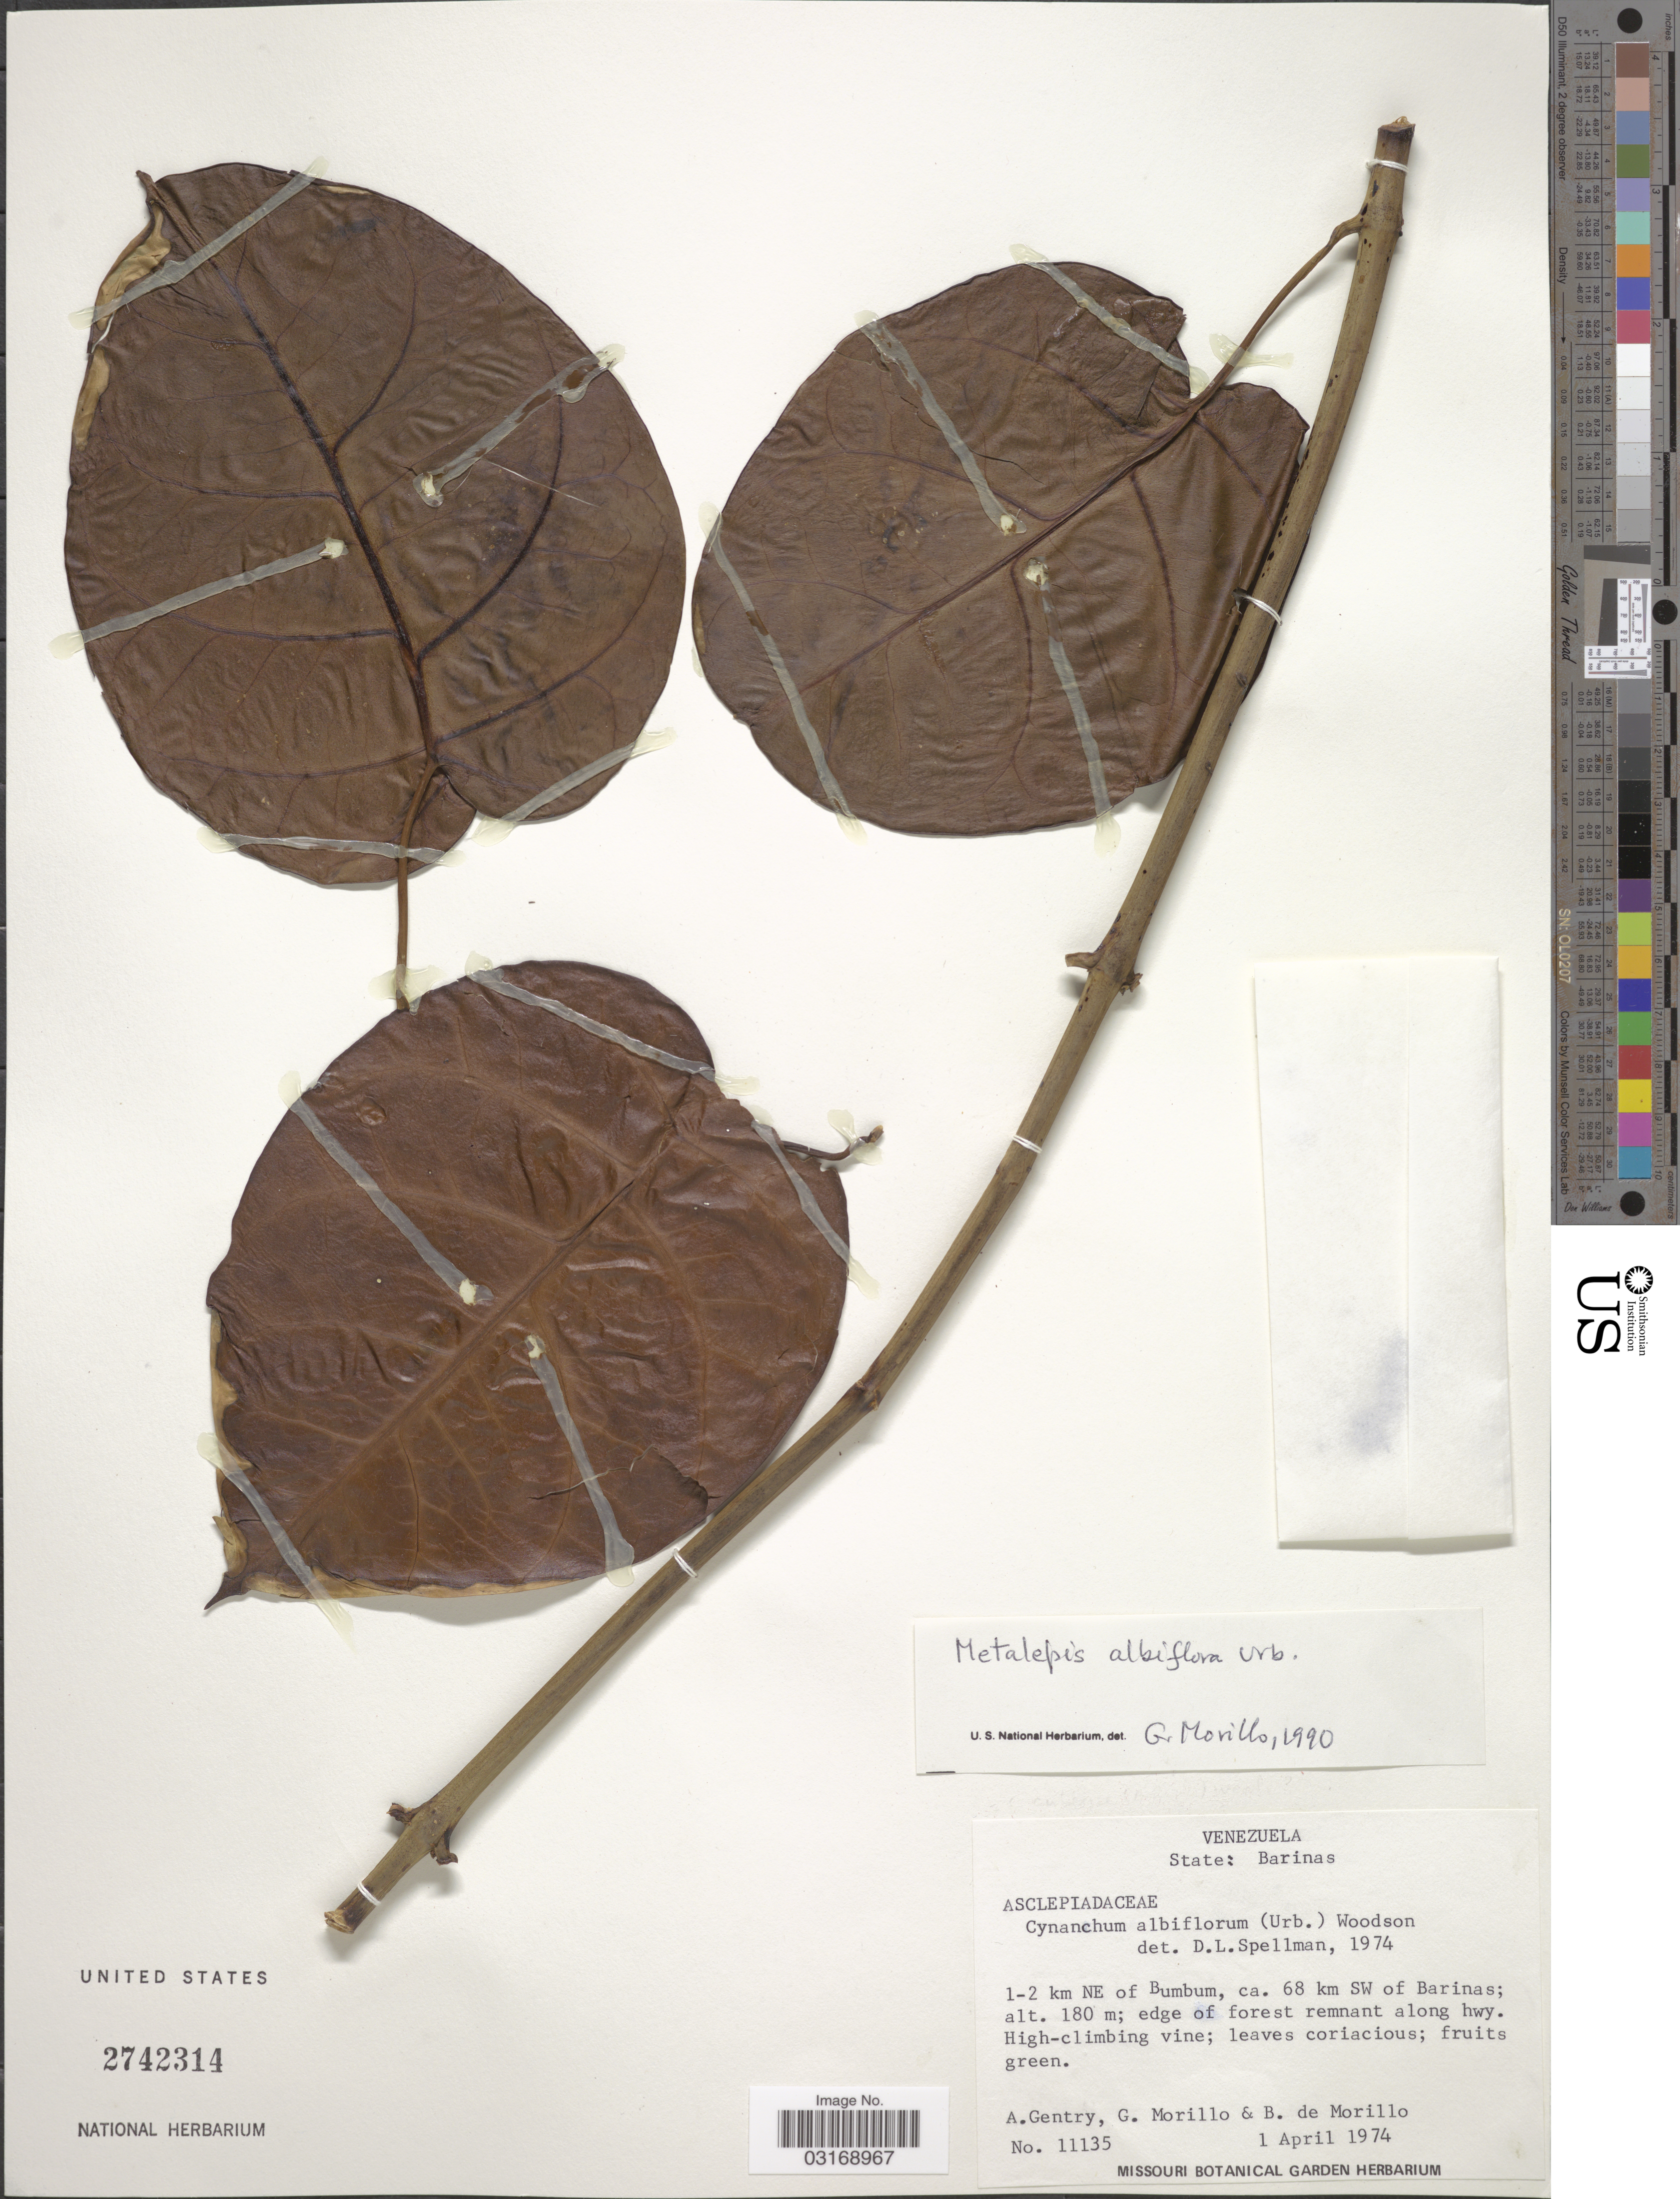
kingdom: Plantae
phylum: Tracheophyta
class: Magnoliopsida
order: Gentianales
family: Apocynaceae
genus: Metalepis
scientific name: Metalepis albiflora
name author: Urb.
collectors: A. H. Gentry, G. Morillo & B. Morillo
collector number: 11135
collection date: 1974-04-01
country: Venezuela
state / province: Barinas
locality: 1-2 km NE of Bumbum, ca. 68 km SW of Barinas.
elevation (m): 180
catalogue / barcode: US 2742314